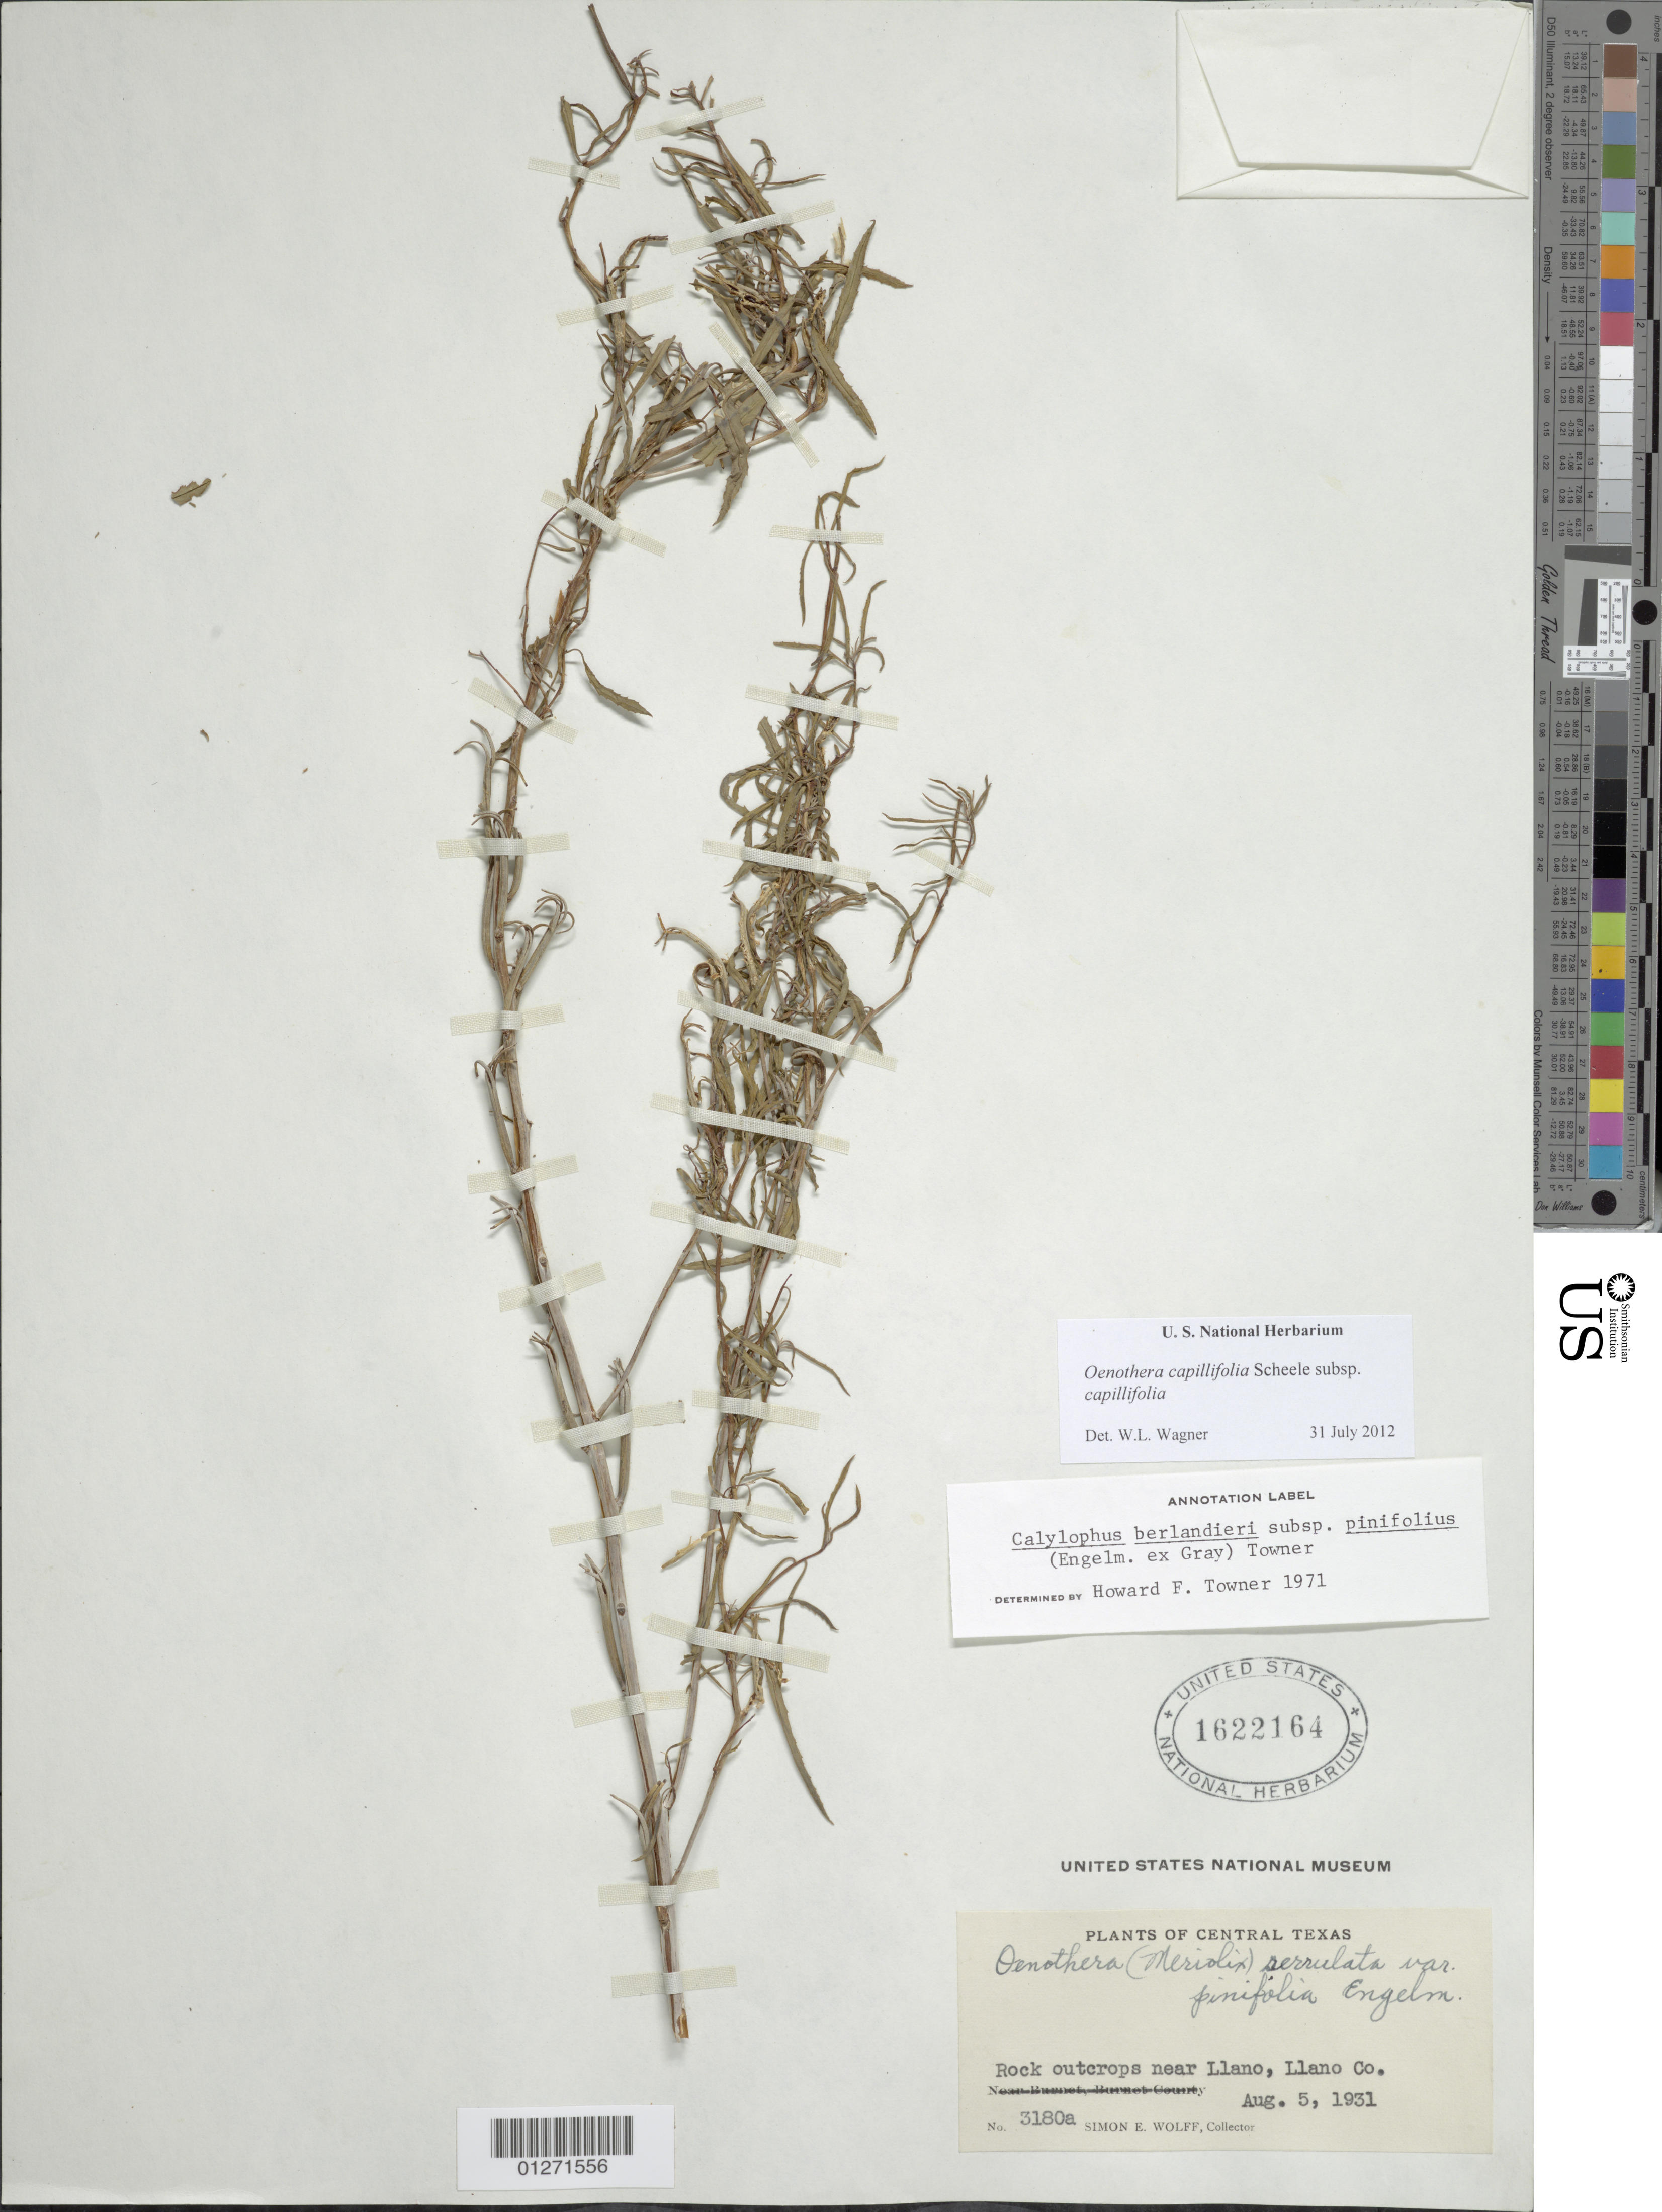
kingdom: Plantae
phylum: Tracheophyta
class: Magnoliopsida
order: Myrtales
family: Onagraceae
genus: Oenothera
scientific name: Oenothera capillifolia subsp. capillifolia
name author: Scheele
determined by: Wagner, W. L., (BOT), Smithsonian Institution - National Museum of Natural History (UNITED STATES)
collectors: S. E. Wolff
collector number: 3108a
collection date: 1931-08-05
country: United States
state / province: Texas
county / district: Llano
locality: Near Llano.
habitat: Rock outcrops.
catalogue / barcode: US 1622164